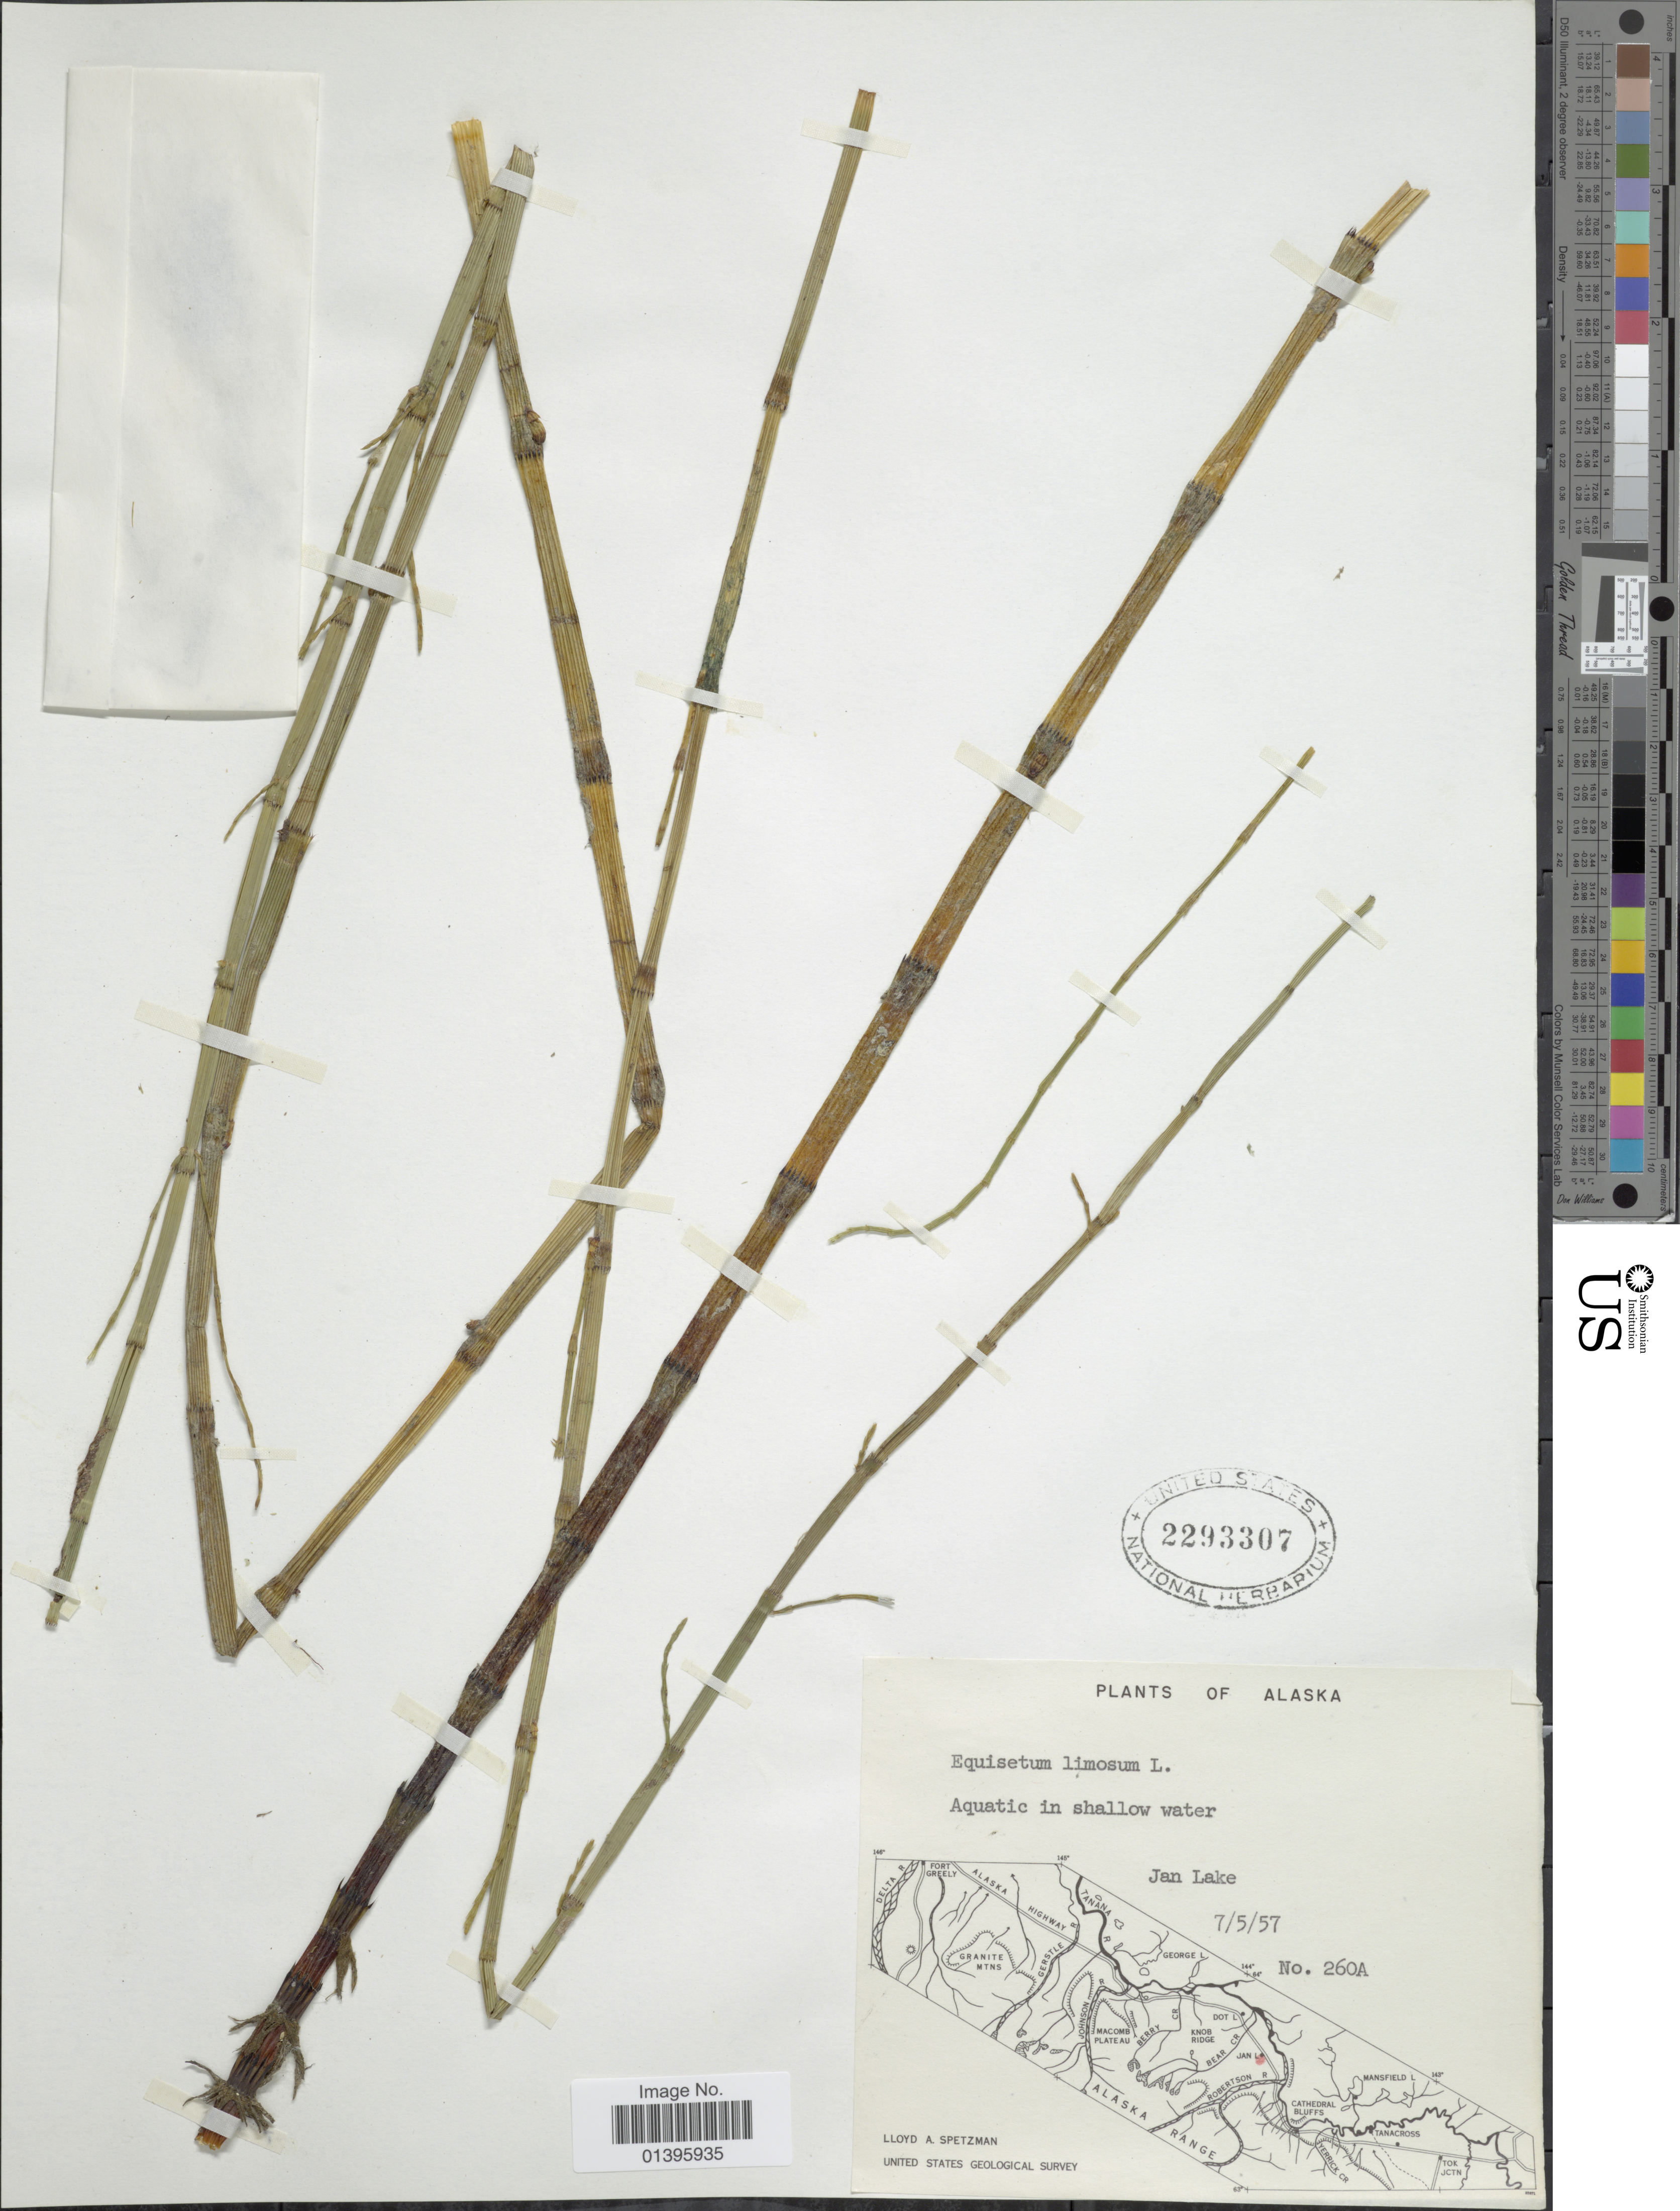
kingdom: Plantae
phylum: Tracheophyta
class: Polypodiopsida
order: Equisetales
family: Equisetaceae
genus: Equisetum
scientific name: Equisetum fluviatile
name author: L.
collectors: L. Spetzman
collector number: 260A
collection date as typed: Transcribed d/m/y: 5/7/57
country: United States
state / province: Alaska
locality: Aquatic in shallow water, Jan Lake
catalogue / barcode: US 2293307